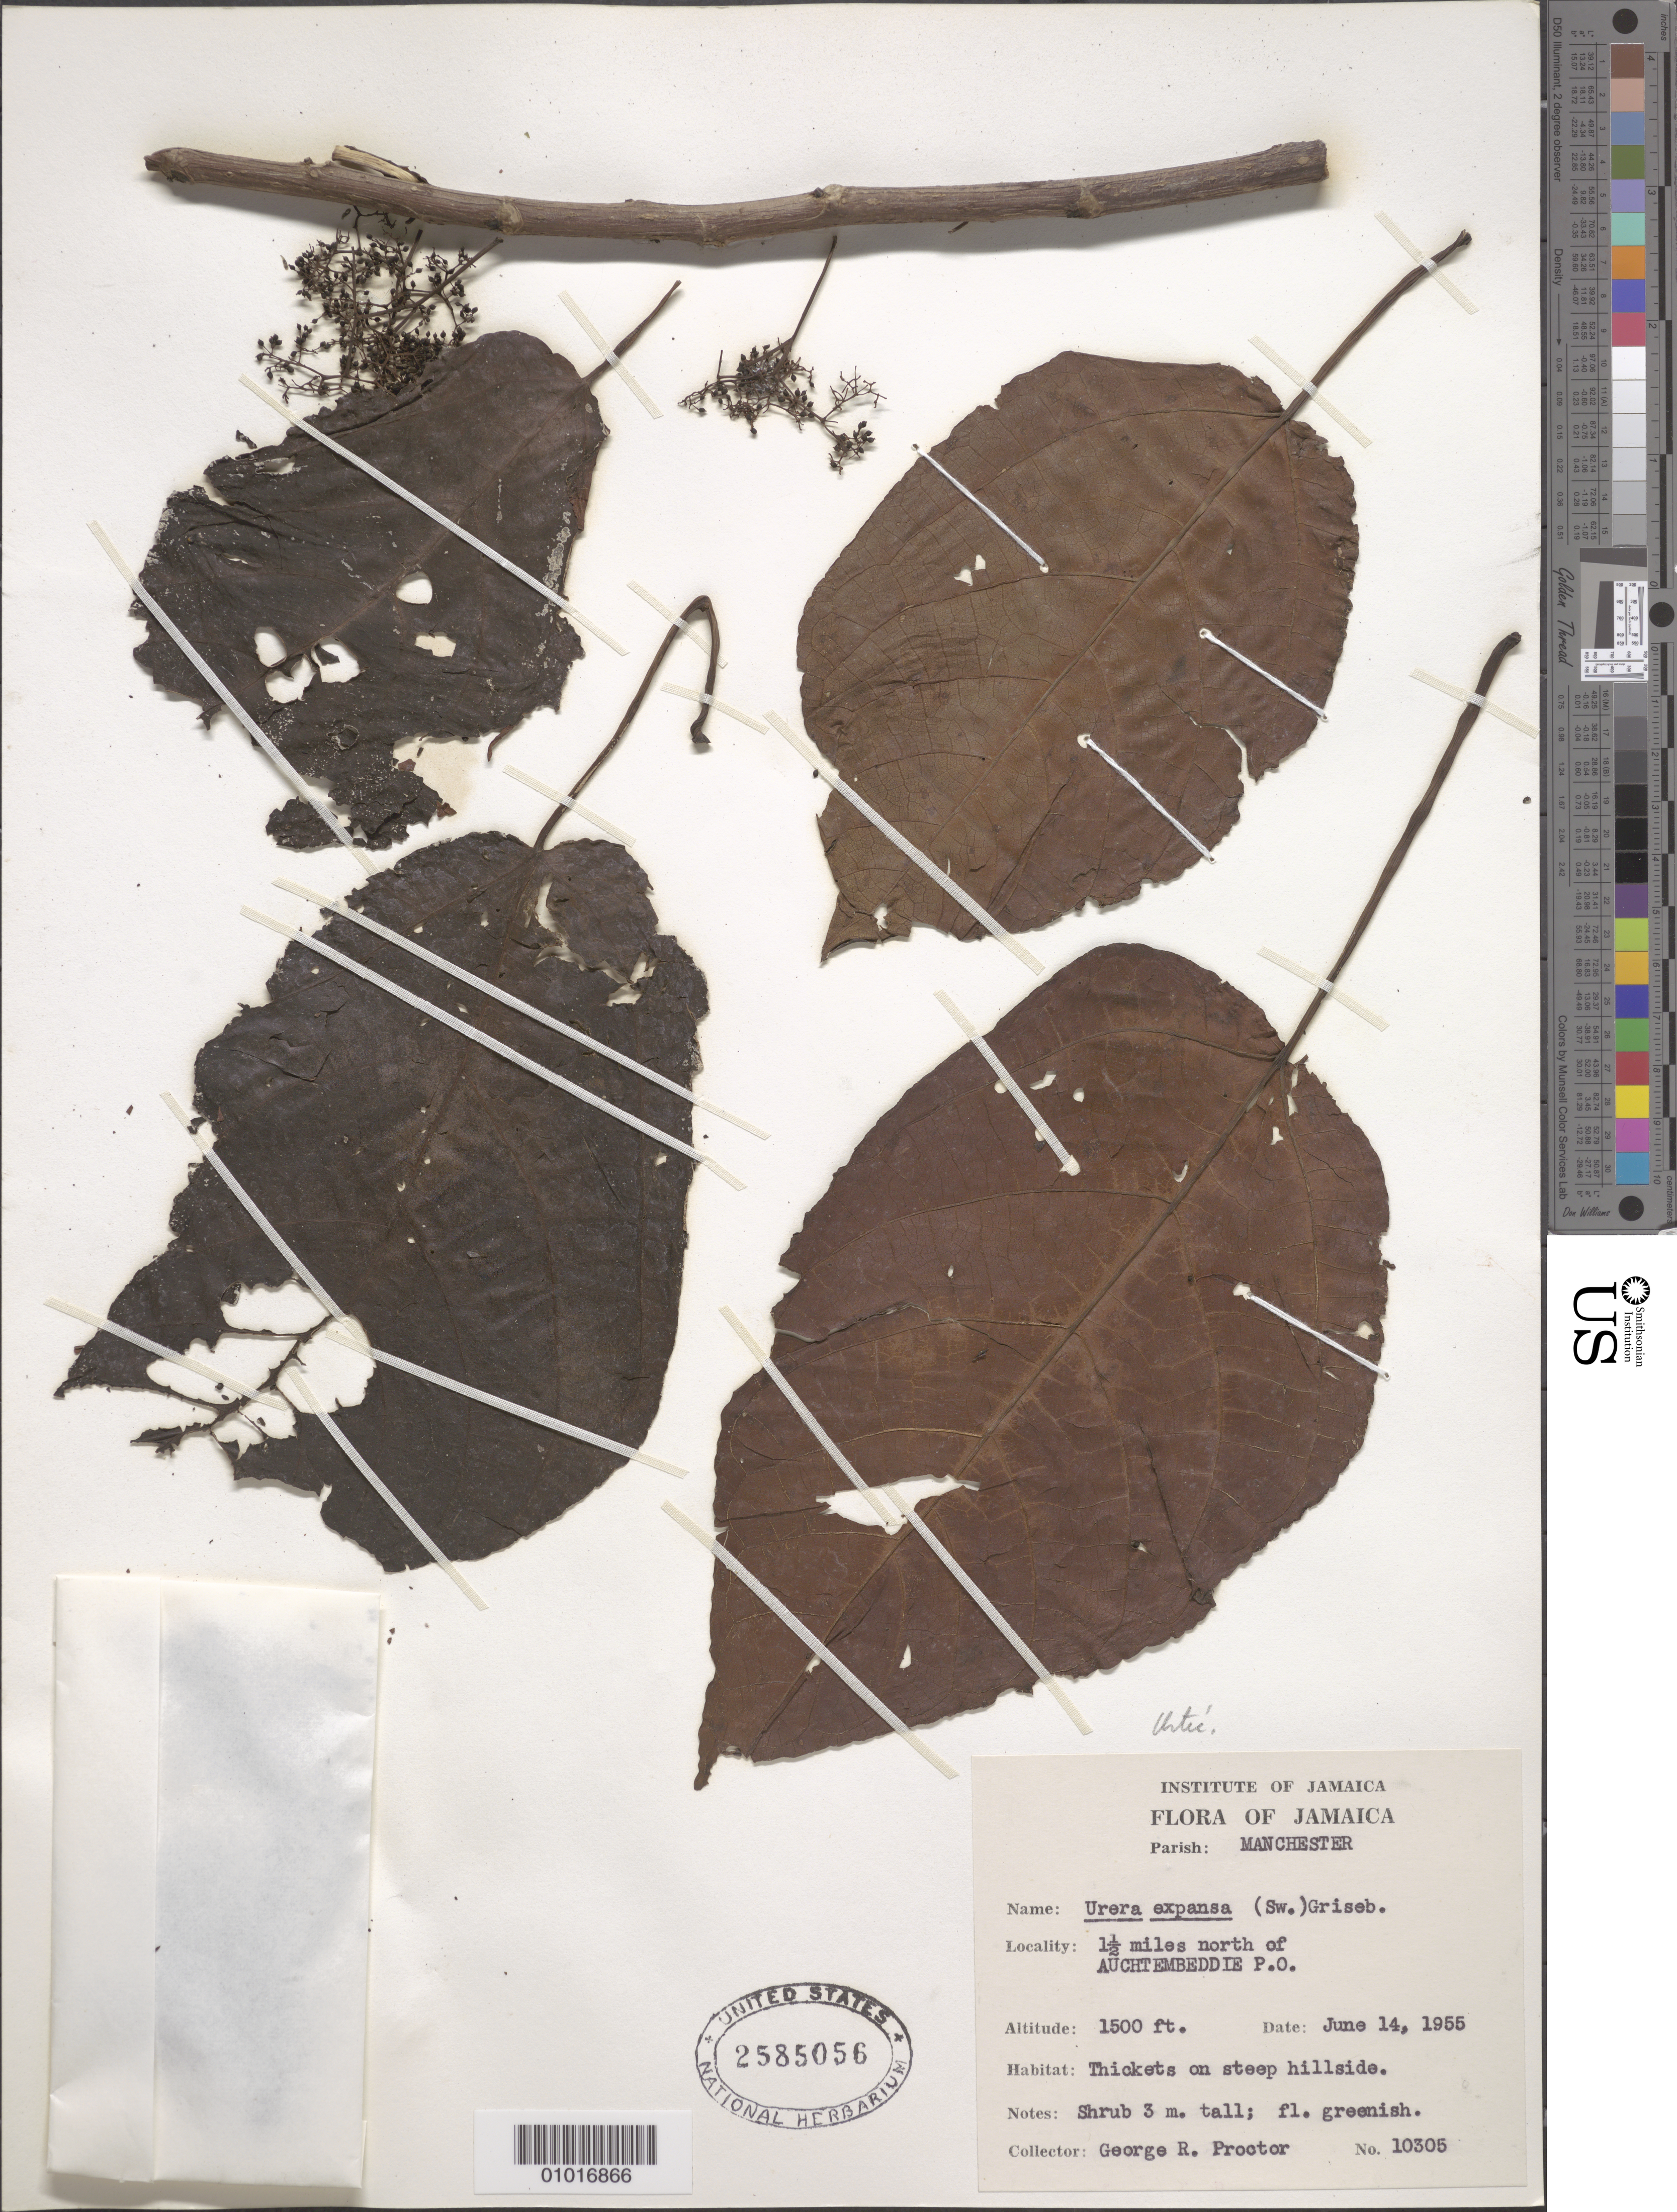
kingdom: Plantae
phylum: Tracheophyta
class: Magnoliopsida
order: Rosales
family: Urticaceae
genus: Urera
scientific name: Urera expansa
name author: (Sw.) Griseb.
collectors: G. R. Proctor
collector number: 10305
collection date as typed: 14 Jun 1955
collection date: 1955-06-14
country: Jamaica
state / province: Manchester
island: Jamaica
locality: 1.5 miles N of Auchtembeddie P.O. | Thickets on steep hillside.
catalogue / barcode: US 2585056